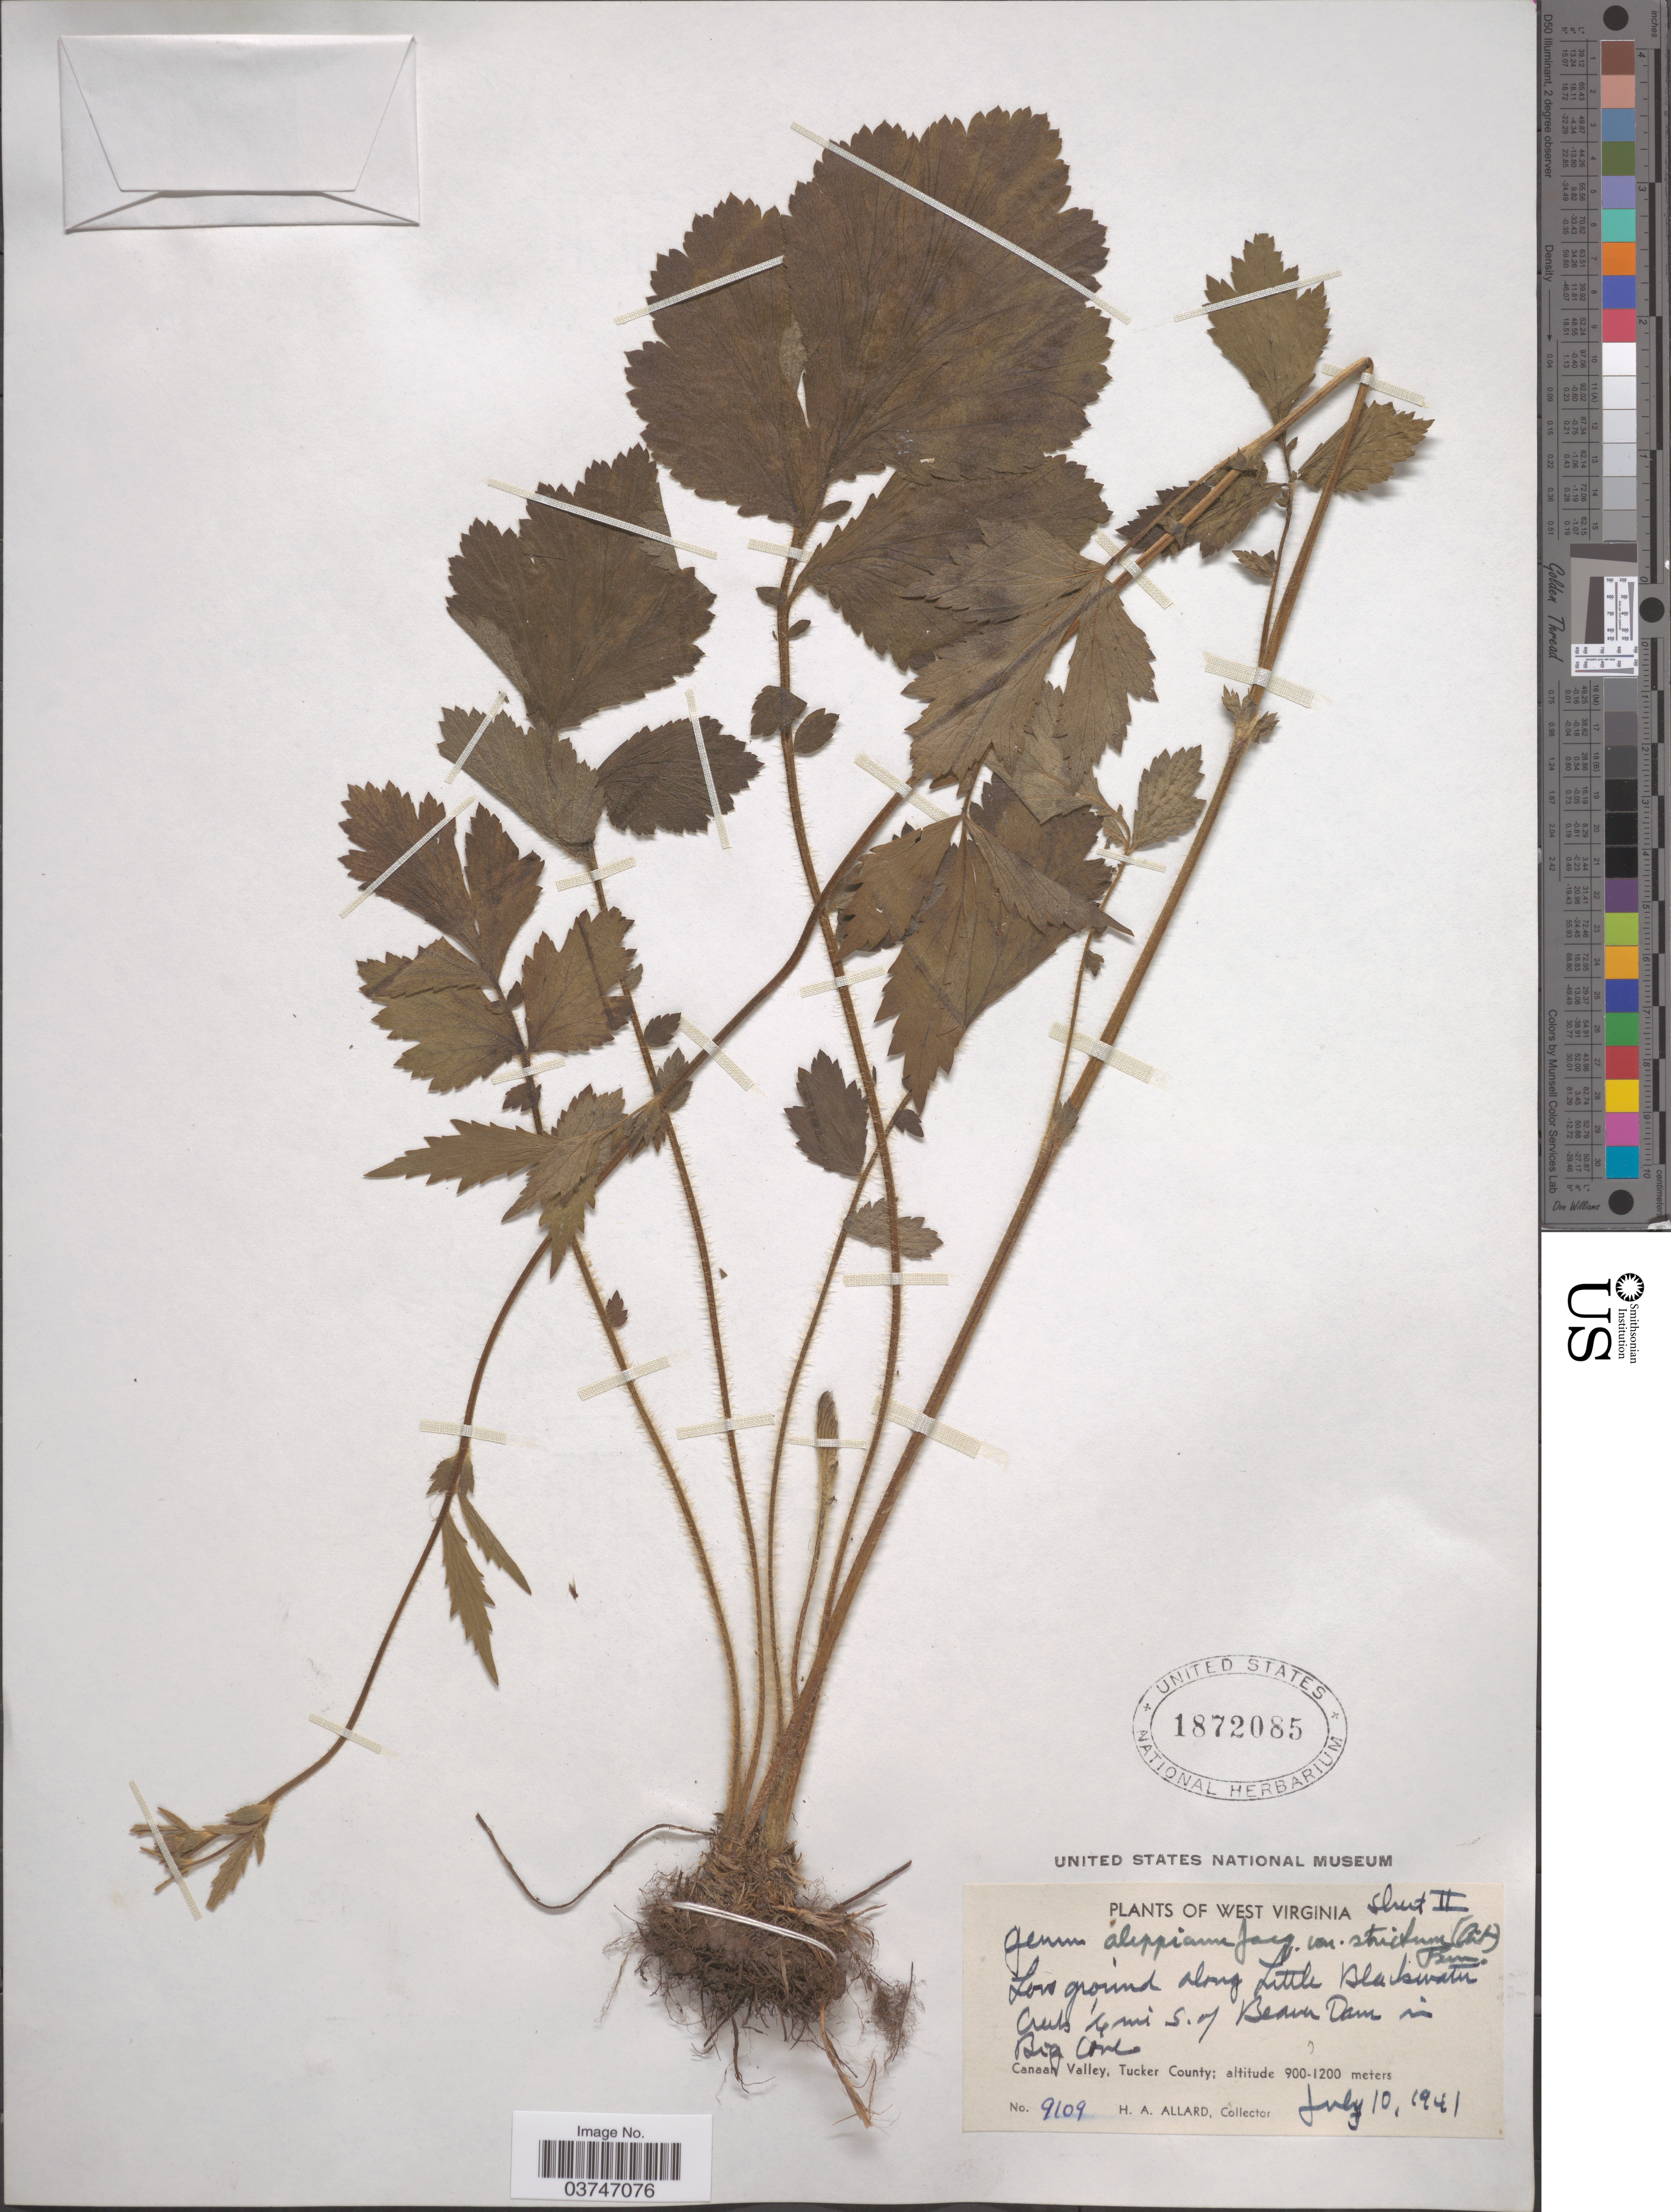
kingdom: Plantae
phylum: Tracheophyta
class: Magnoliopsida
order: Rosales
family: Rosaceae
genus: Geum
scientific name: Geum aleppicum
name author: Jacq.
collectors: H. A. Allard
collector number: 9109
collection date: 1941-07-10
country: United States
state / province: West Virginia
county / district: Tucker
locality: Along Little Blackwater Creek ¼ mi S. of Beaver Dam in Big Cove. Canaan Valley, Tucker County.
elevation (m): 900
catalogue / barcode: US 1872085